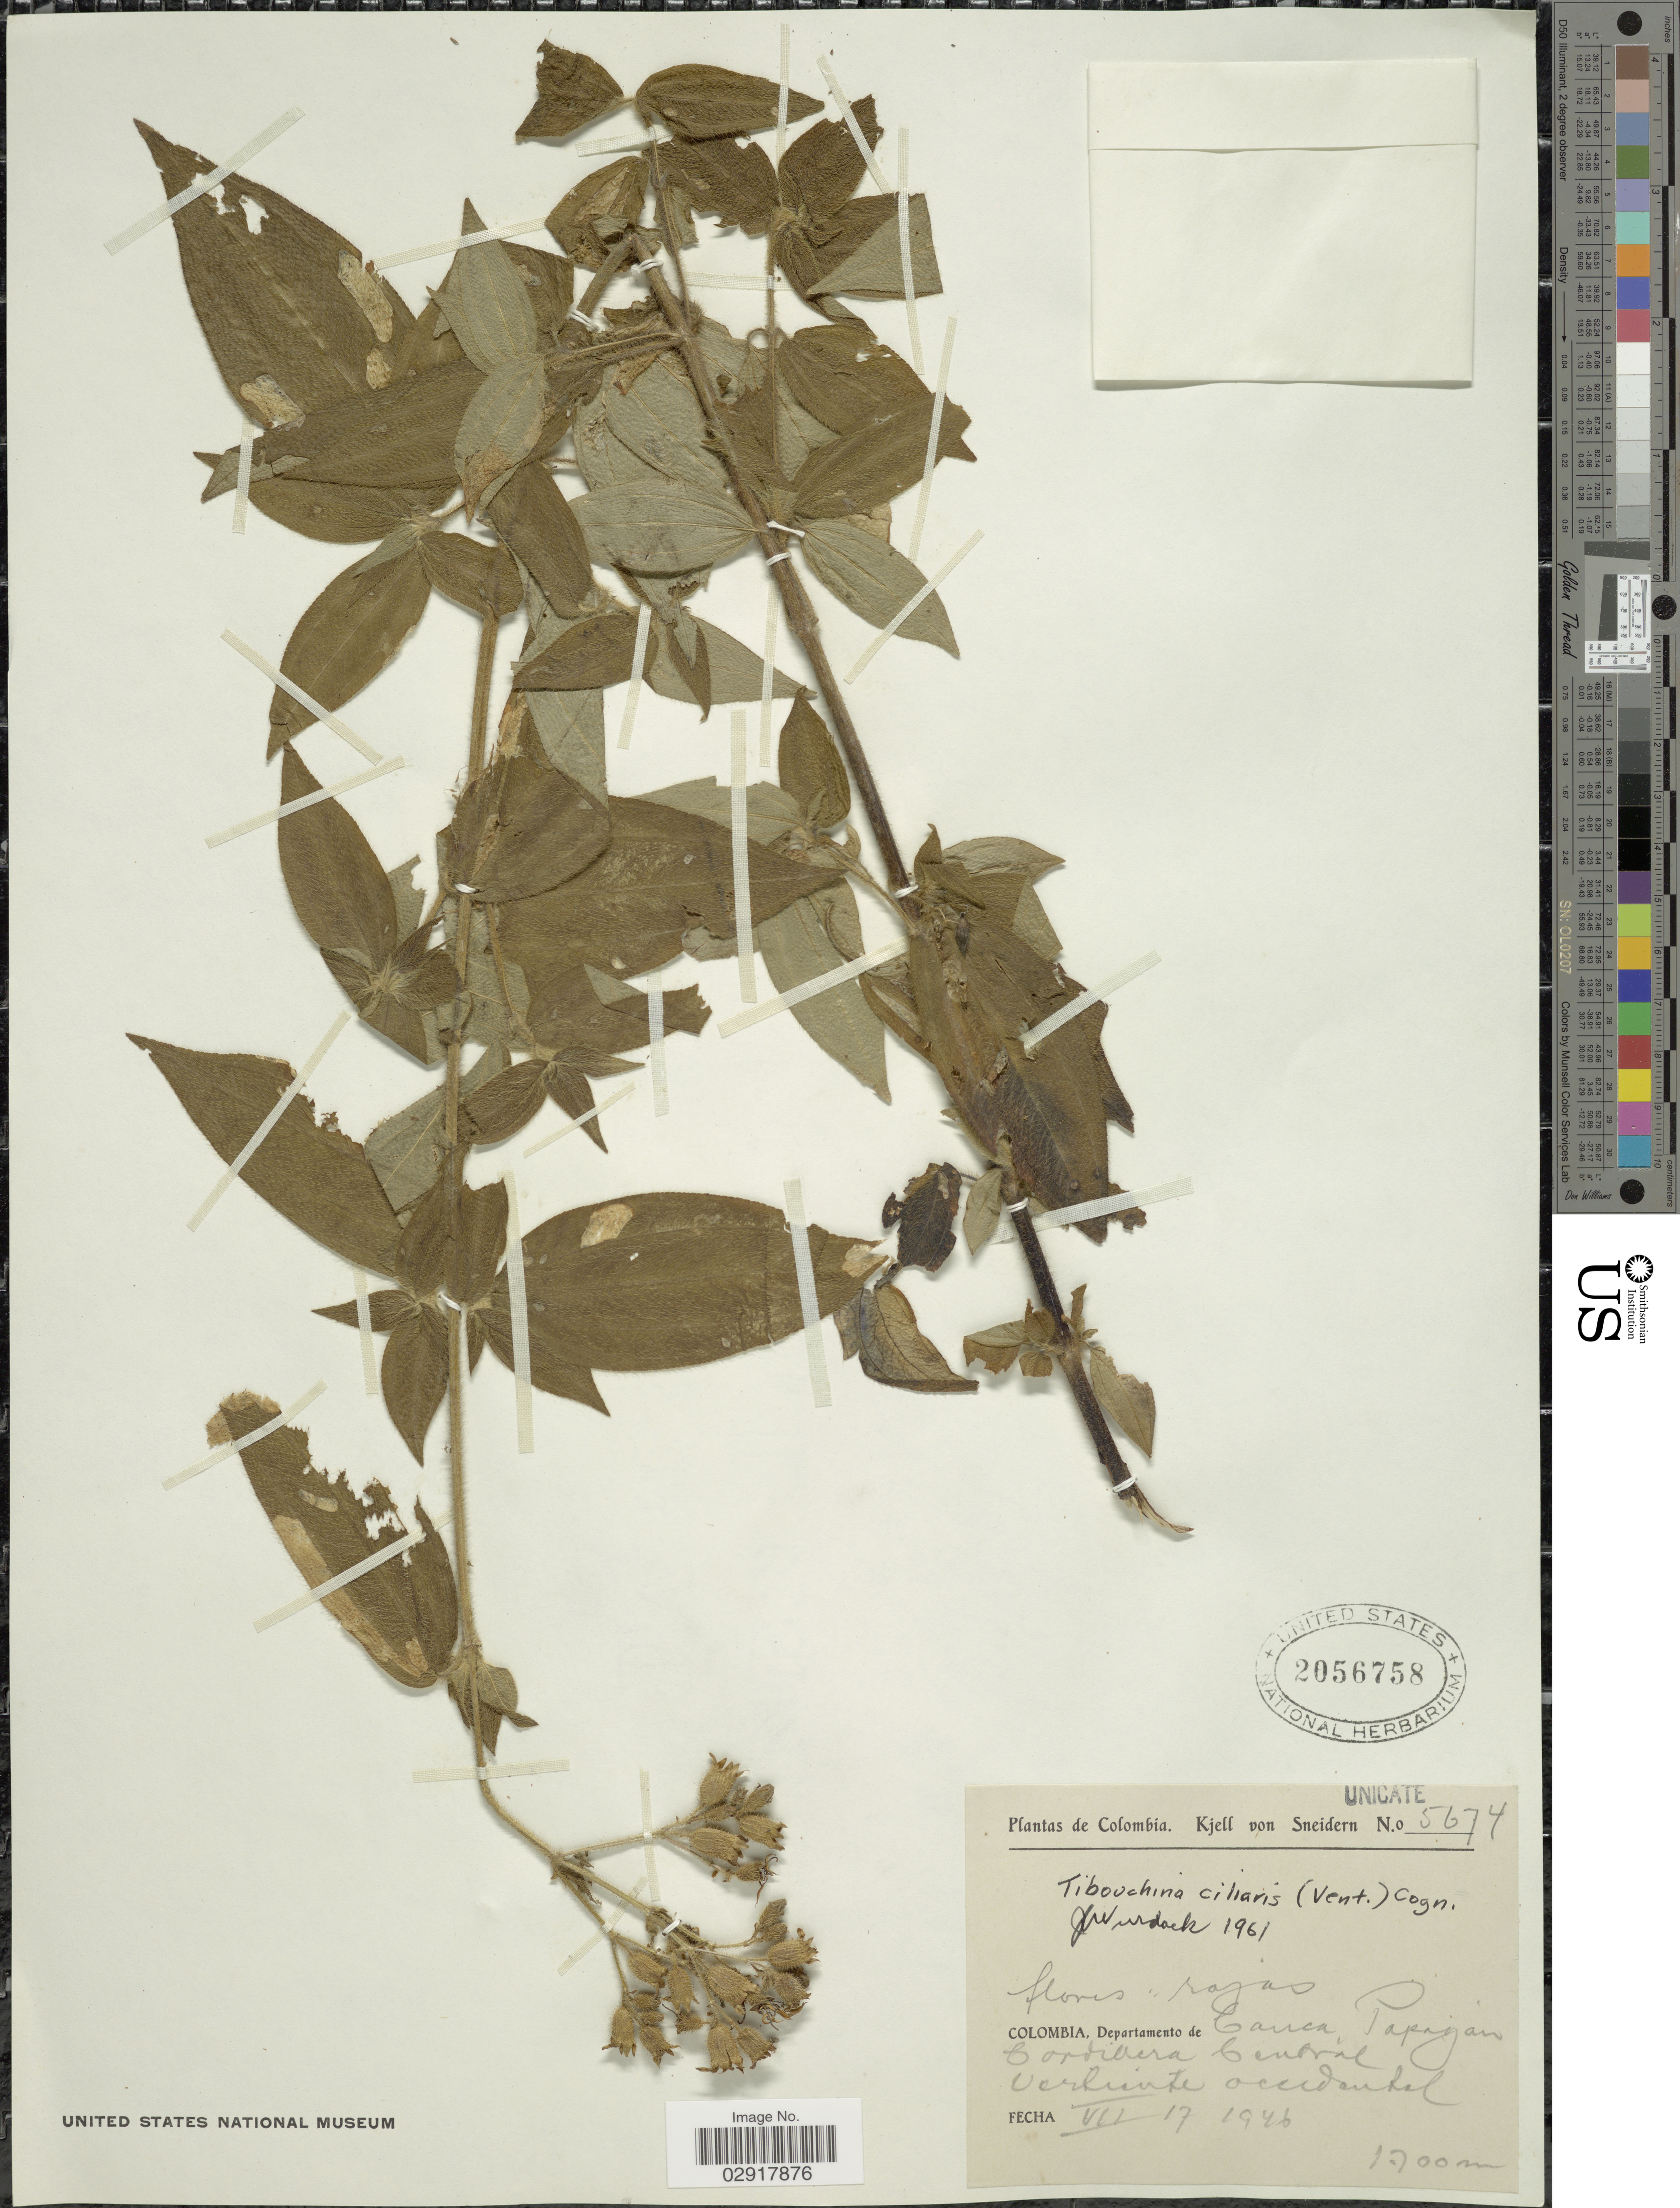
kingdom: Plantae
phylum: Tracheophyta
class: Magnoliopsida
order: Myrtales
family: Melastomataceae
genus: Chaetogastra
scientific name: Chaetogastra ciliaris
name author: (Vent.) DC.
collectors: K. von Sneidern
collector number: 5674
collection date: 1946-07-17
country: Colombia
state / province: Cauca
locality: Departamento de Cauca, Popayan Cordillera Central Vertiente occidental.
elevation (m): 1700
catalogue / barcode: US 2056758